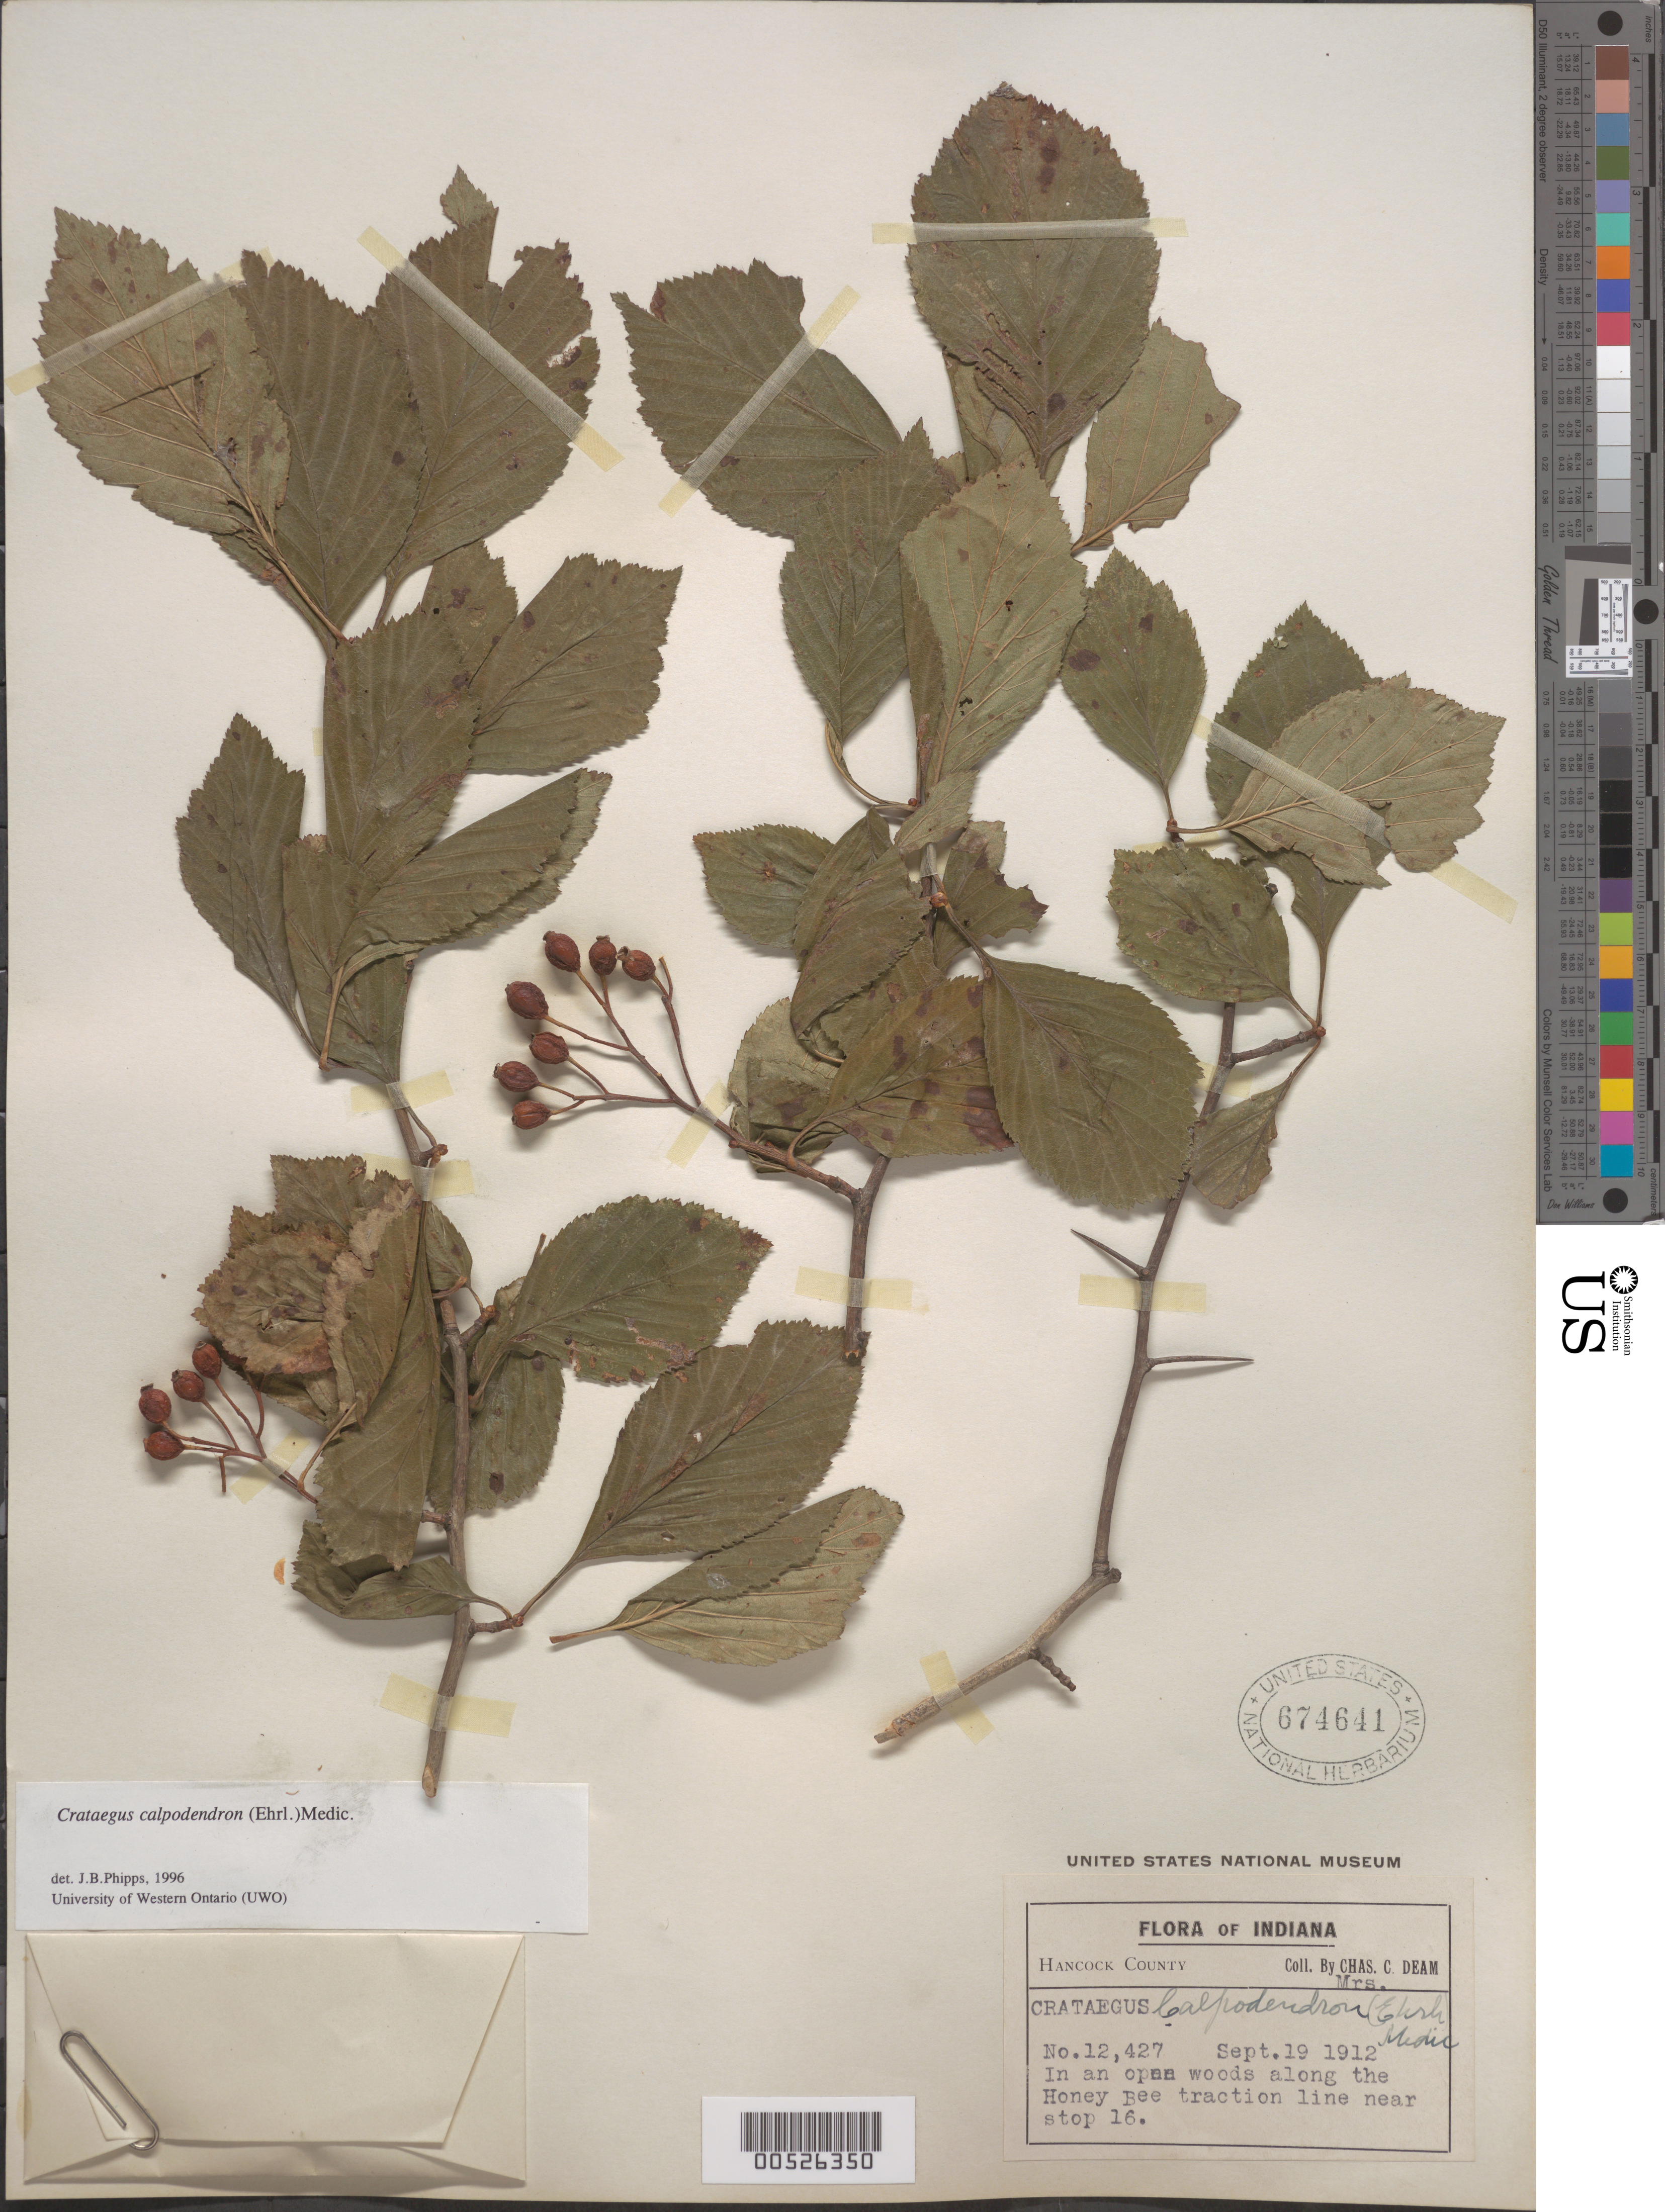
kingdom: Plantae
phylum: Tracheophyta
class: Magnoliopsida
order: Rosales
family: Rosaceae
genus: Crataegus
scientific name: Crataegus calpodendron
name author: (Ehrh.) Medik.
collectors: C. C. Deam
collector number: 12427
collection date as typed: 19 Sep 1912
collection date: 1912-09-19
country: United States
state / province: Indiana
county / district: Hancock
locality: Along the Honey Bee traction line near stop 16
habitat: In open woods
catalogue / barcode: US 674641